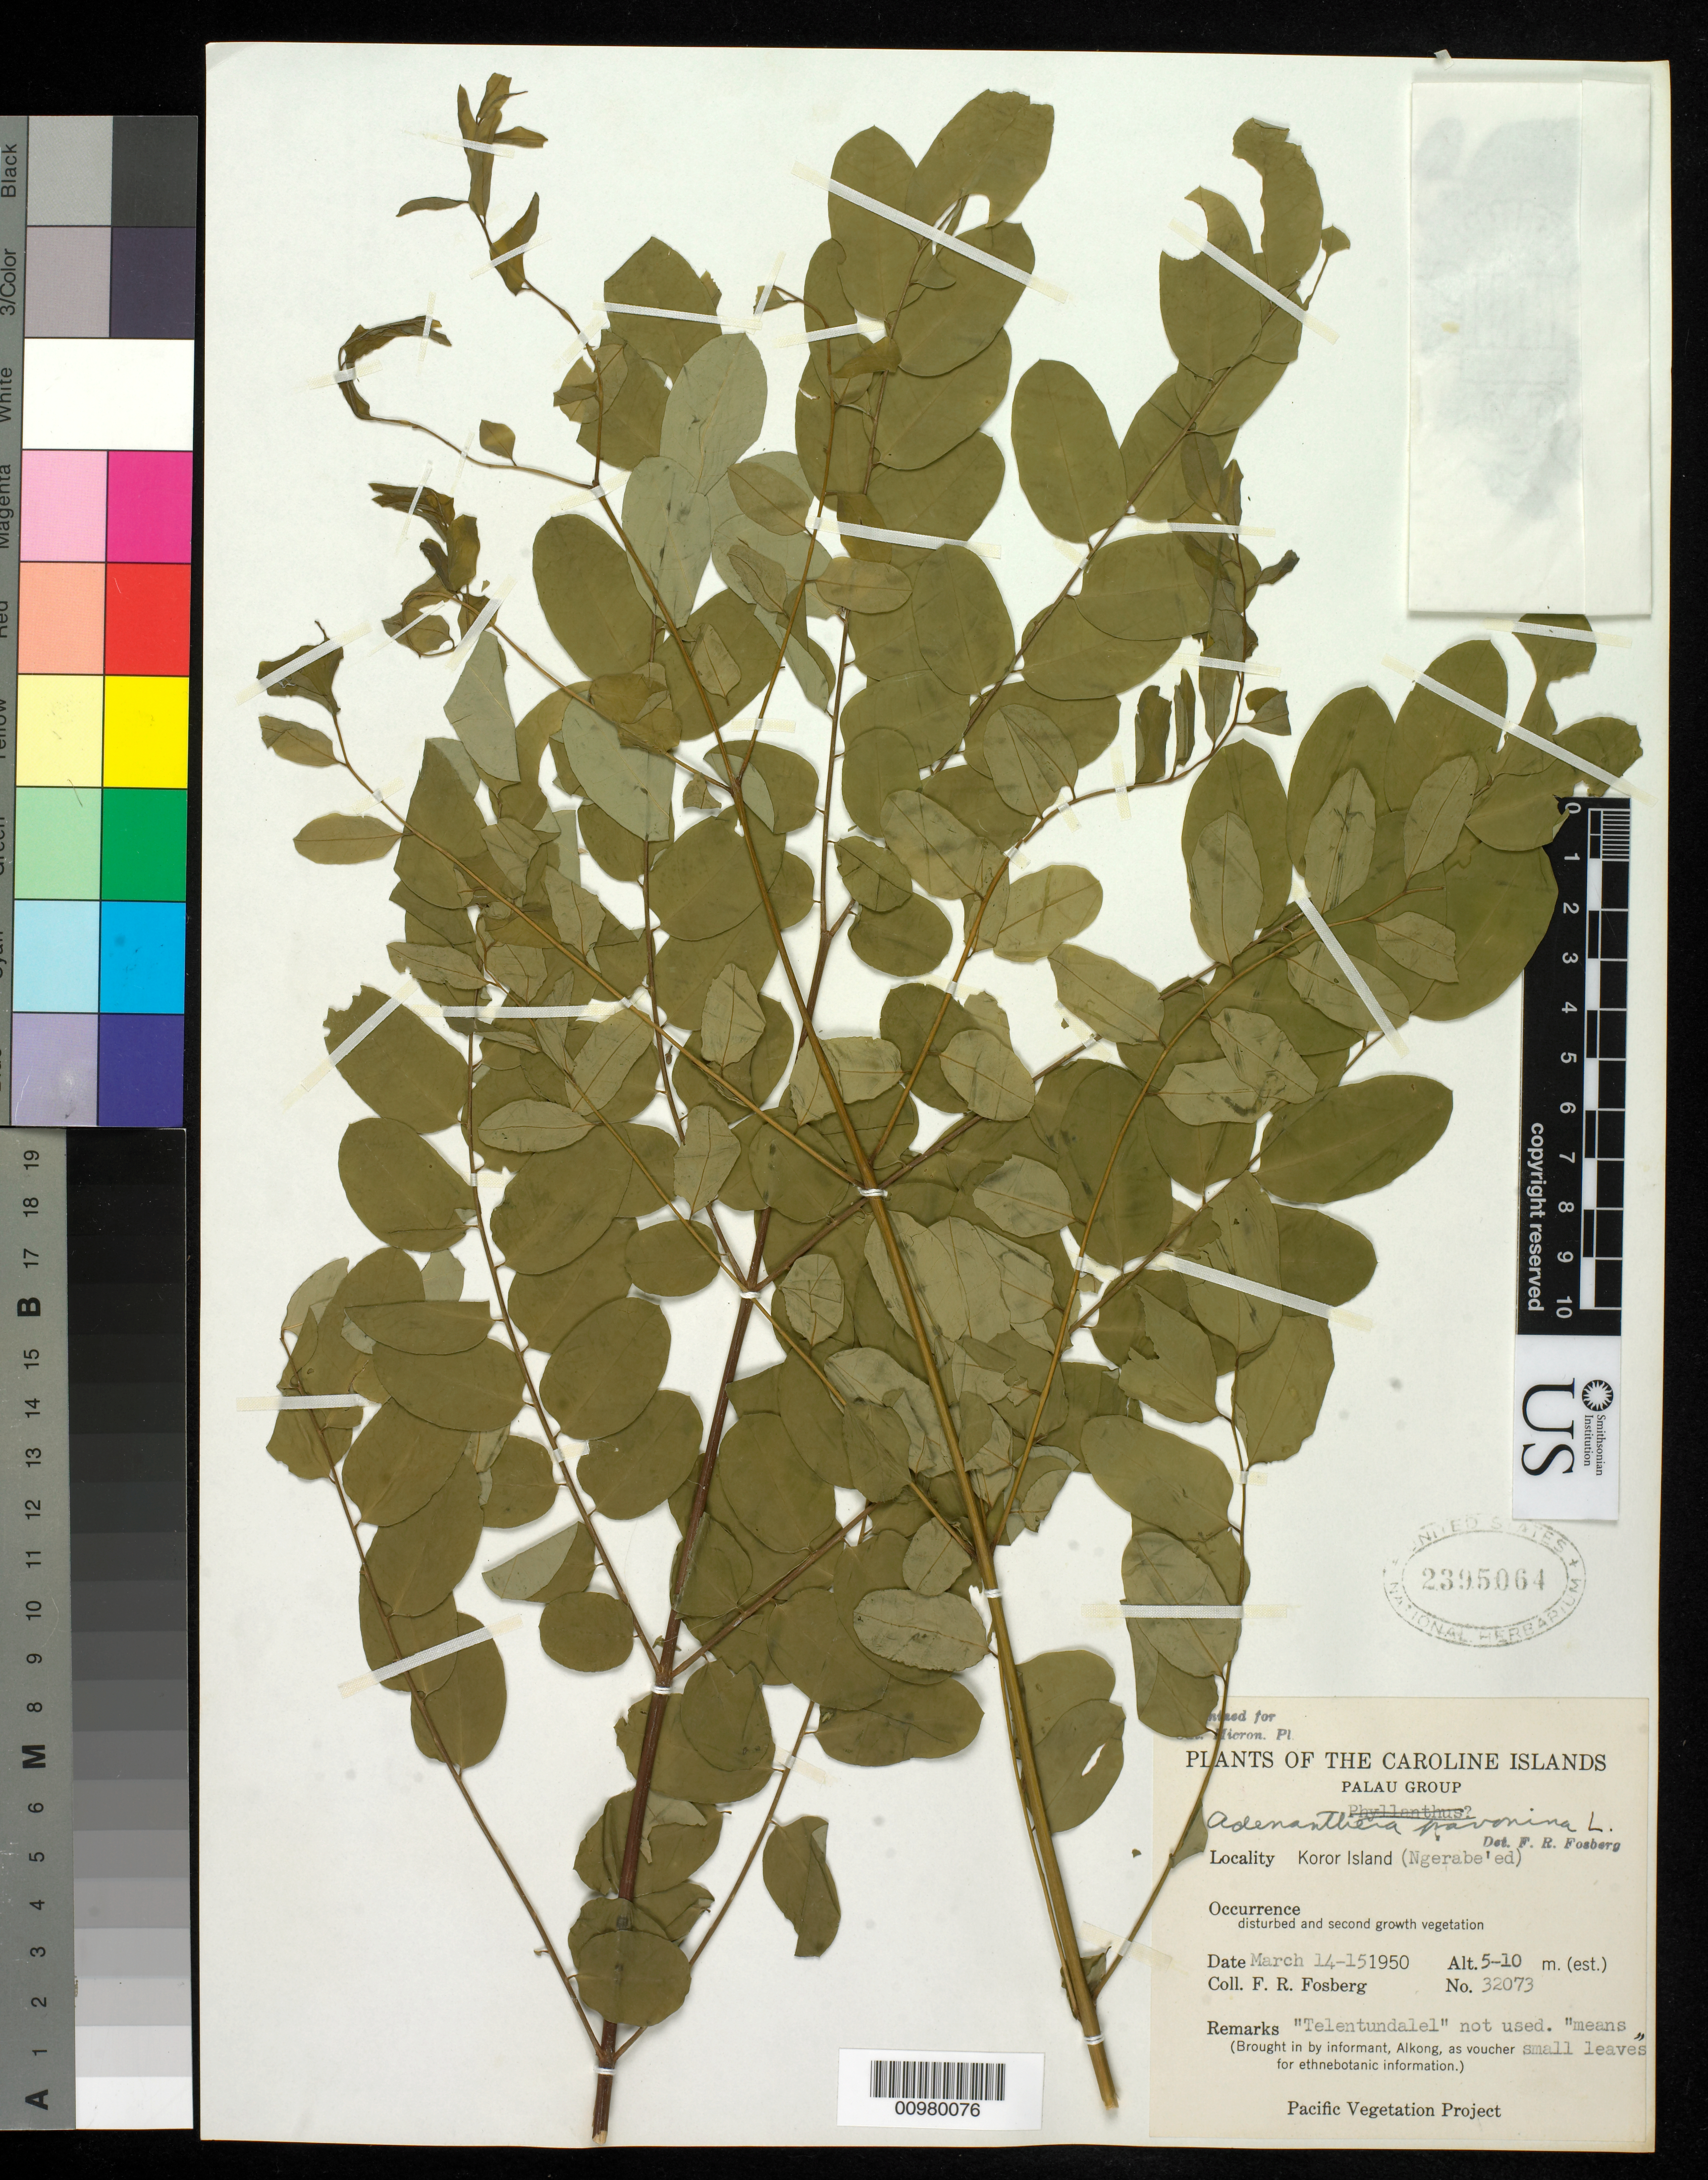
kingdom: Plantae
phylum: Tracheophyta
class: Magnoliopsida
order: Fabales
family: Fabaceae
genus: Adenanthera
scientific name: Adenanthera pavonina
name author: L.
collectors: F. R. Fosberg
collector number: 32073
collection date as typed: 14 Mar 1950 to 15 Mar 1950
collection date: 1950-03-14/1950-03-15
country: Palau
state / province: Koror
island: Oreor (Koror)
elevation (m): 5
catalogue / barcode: US 2395064